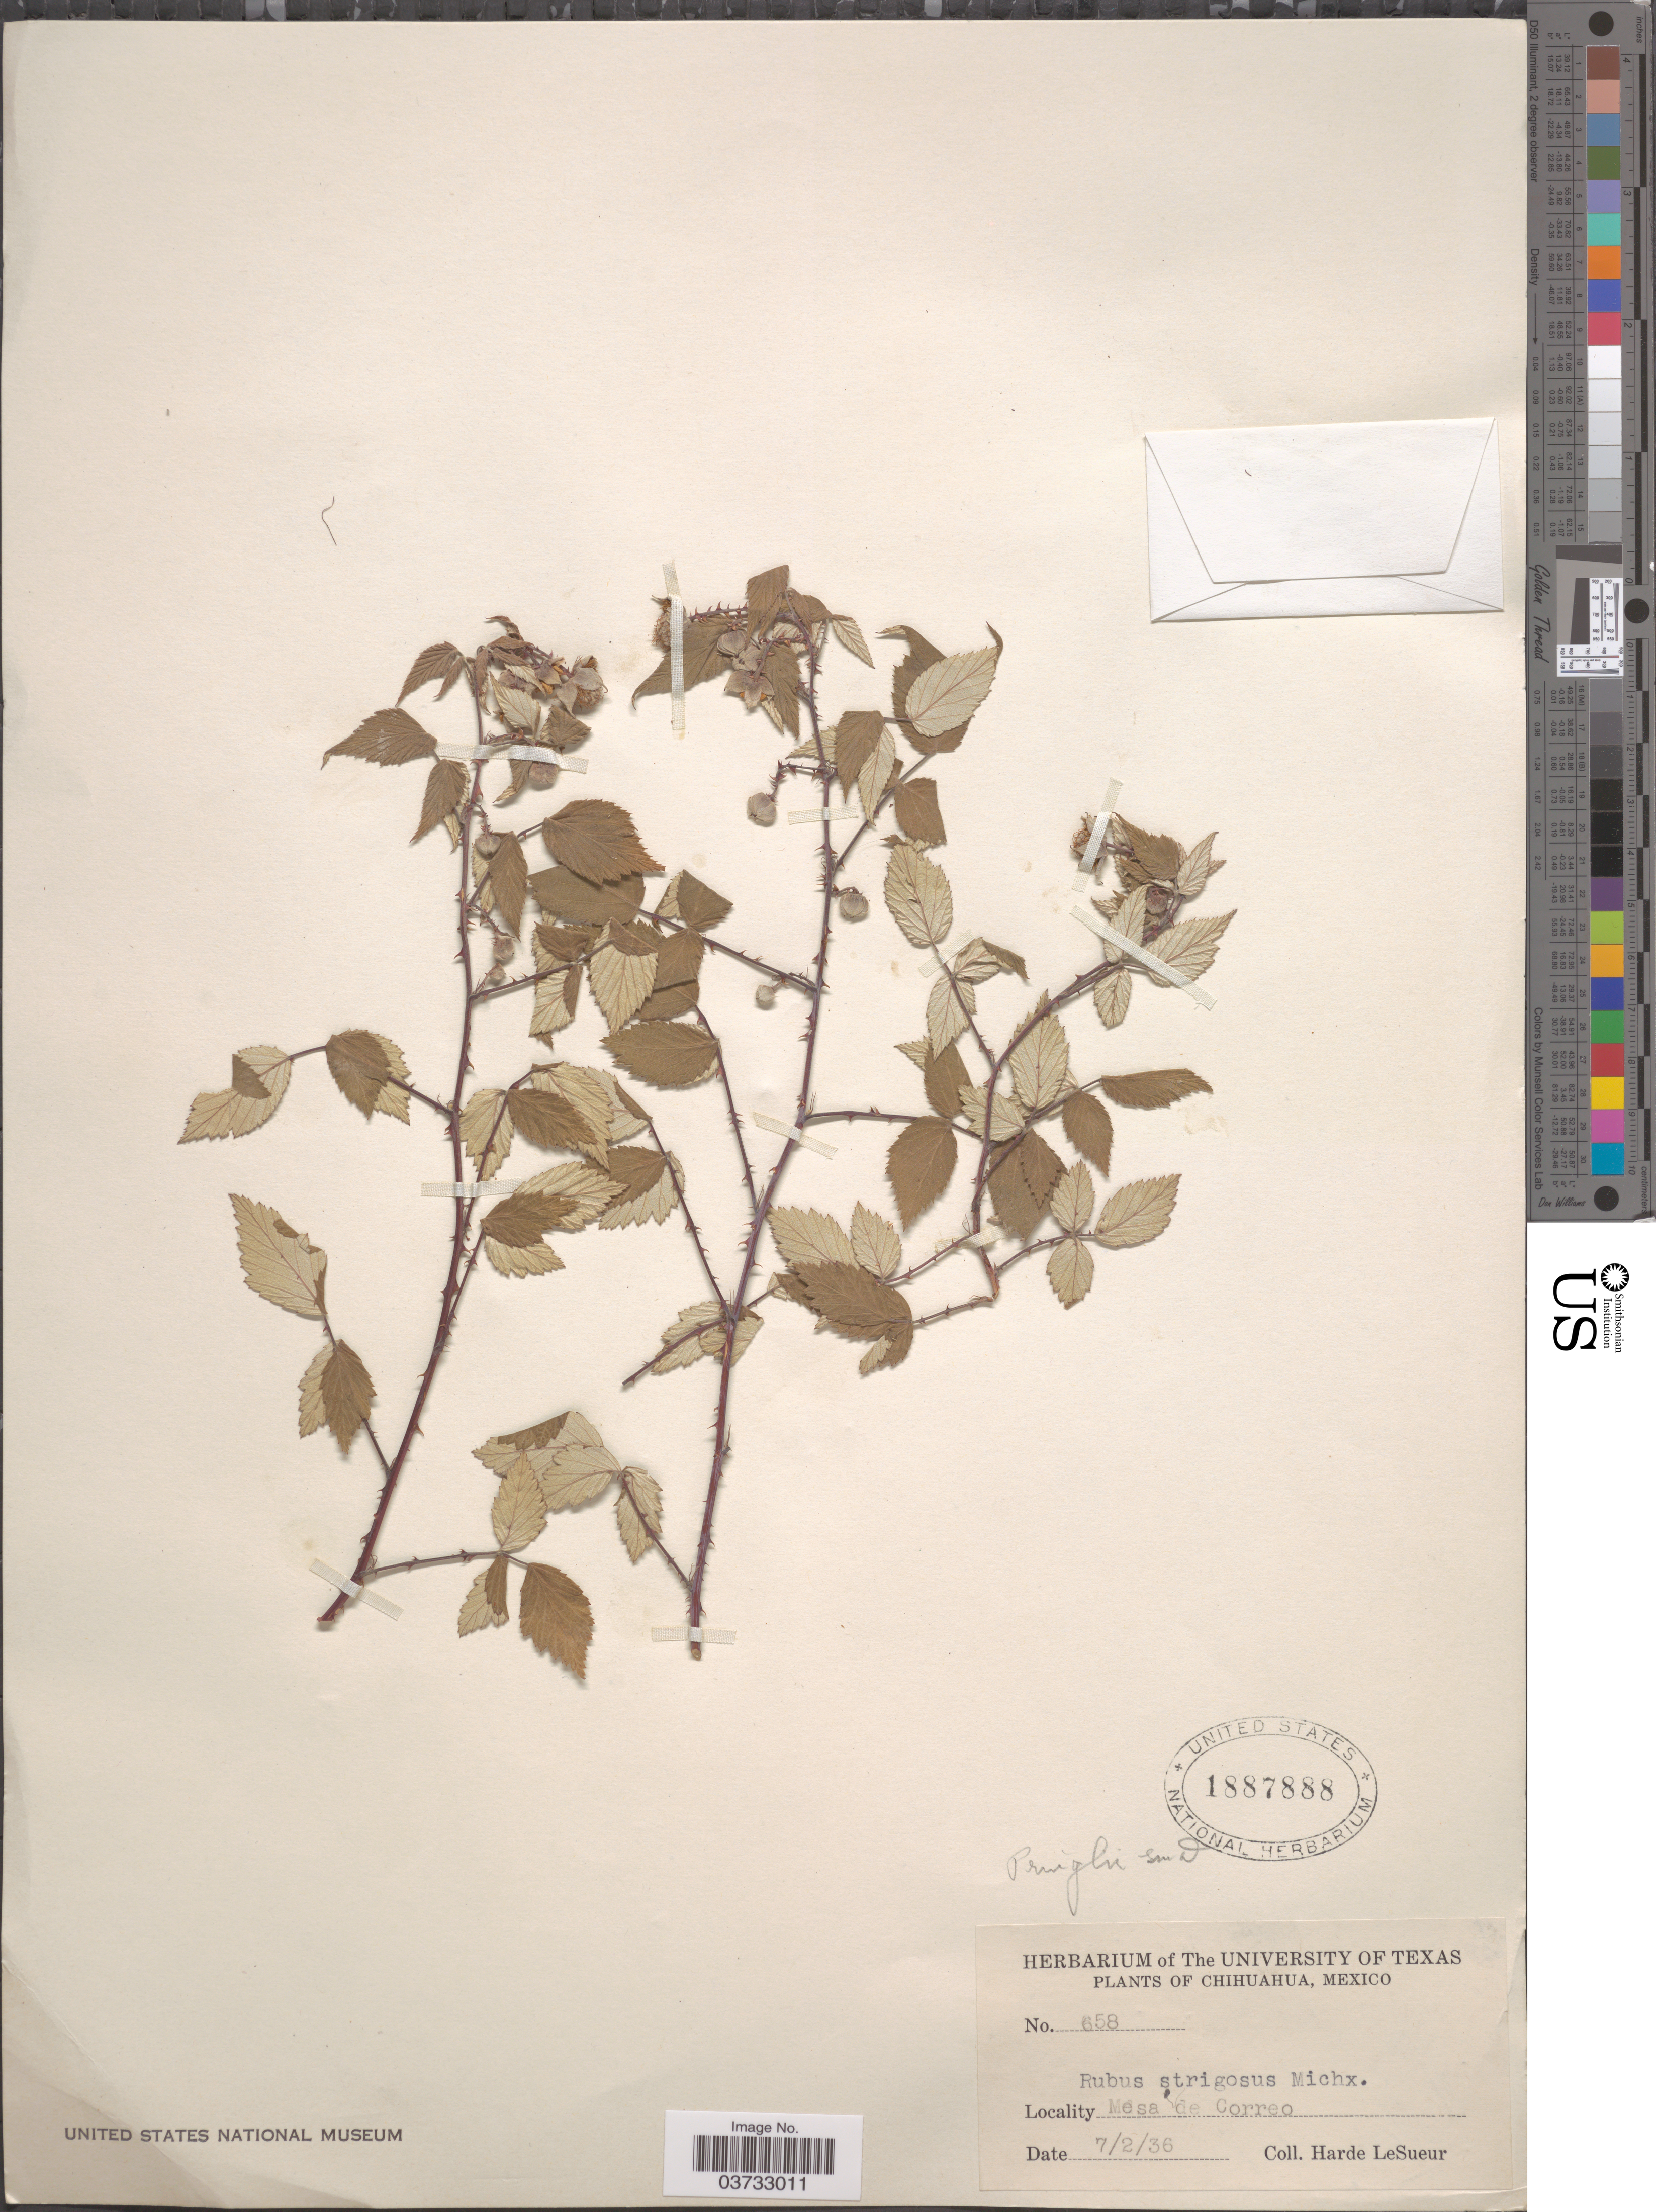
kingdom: Plantae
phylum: Tracheophyta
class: Magnoliopsida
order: Rosales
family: Rosaceae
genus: Rubus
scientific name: Rubus pringlei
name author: Rydb.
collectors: H. LeSueur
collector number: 658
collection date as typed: Transcribed d/m/y: 7/2/36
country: Mexico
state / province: Chihuahua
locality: Mesa de Correo.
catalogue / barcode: US 1887888